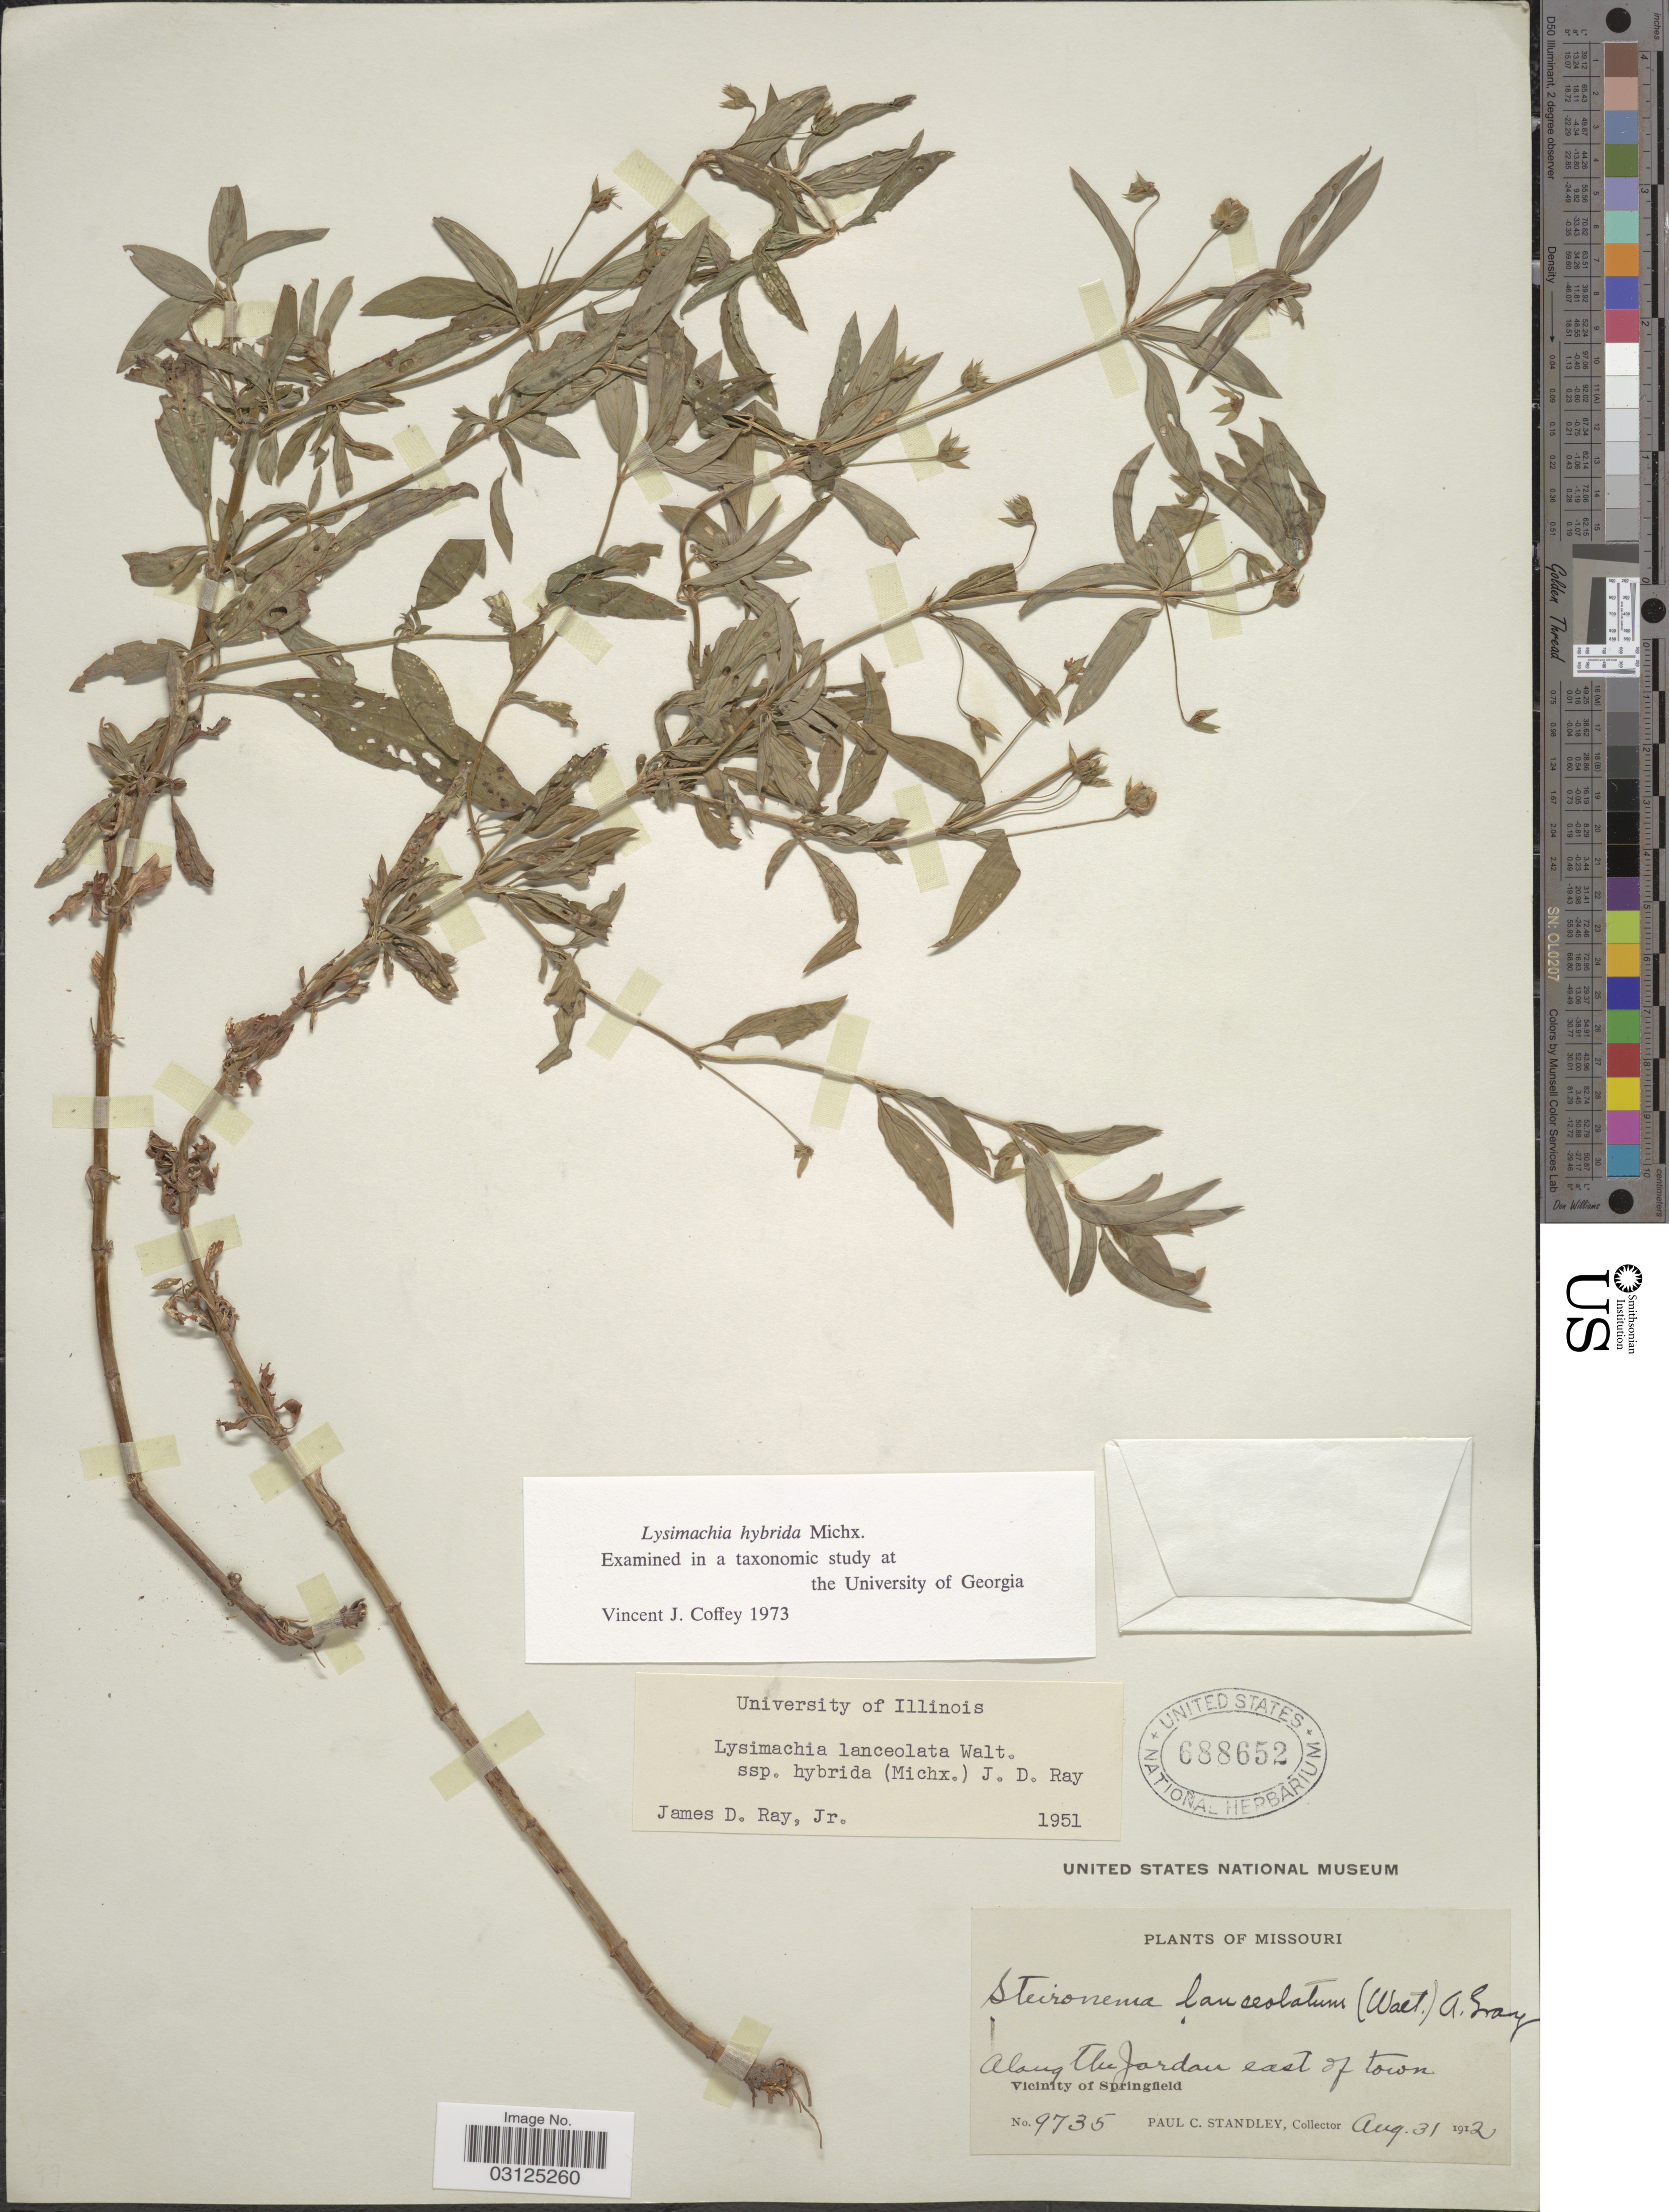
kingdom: Plantae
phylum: Tracheophyta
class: Magnoliopsida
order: Ericales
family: Primulaceae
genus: Lysimachia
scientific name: Lysimachia hybrida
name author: Michx.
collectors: P. C. Standley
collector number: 9735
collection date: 1912-08-31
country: United States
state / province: Missouri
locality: Along The Jordan east of town. Vicinity of Springfield.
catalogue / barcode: US 688652